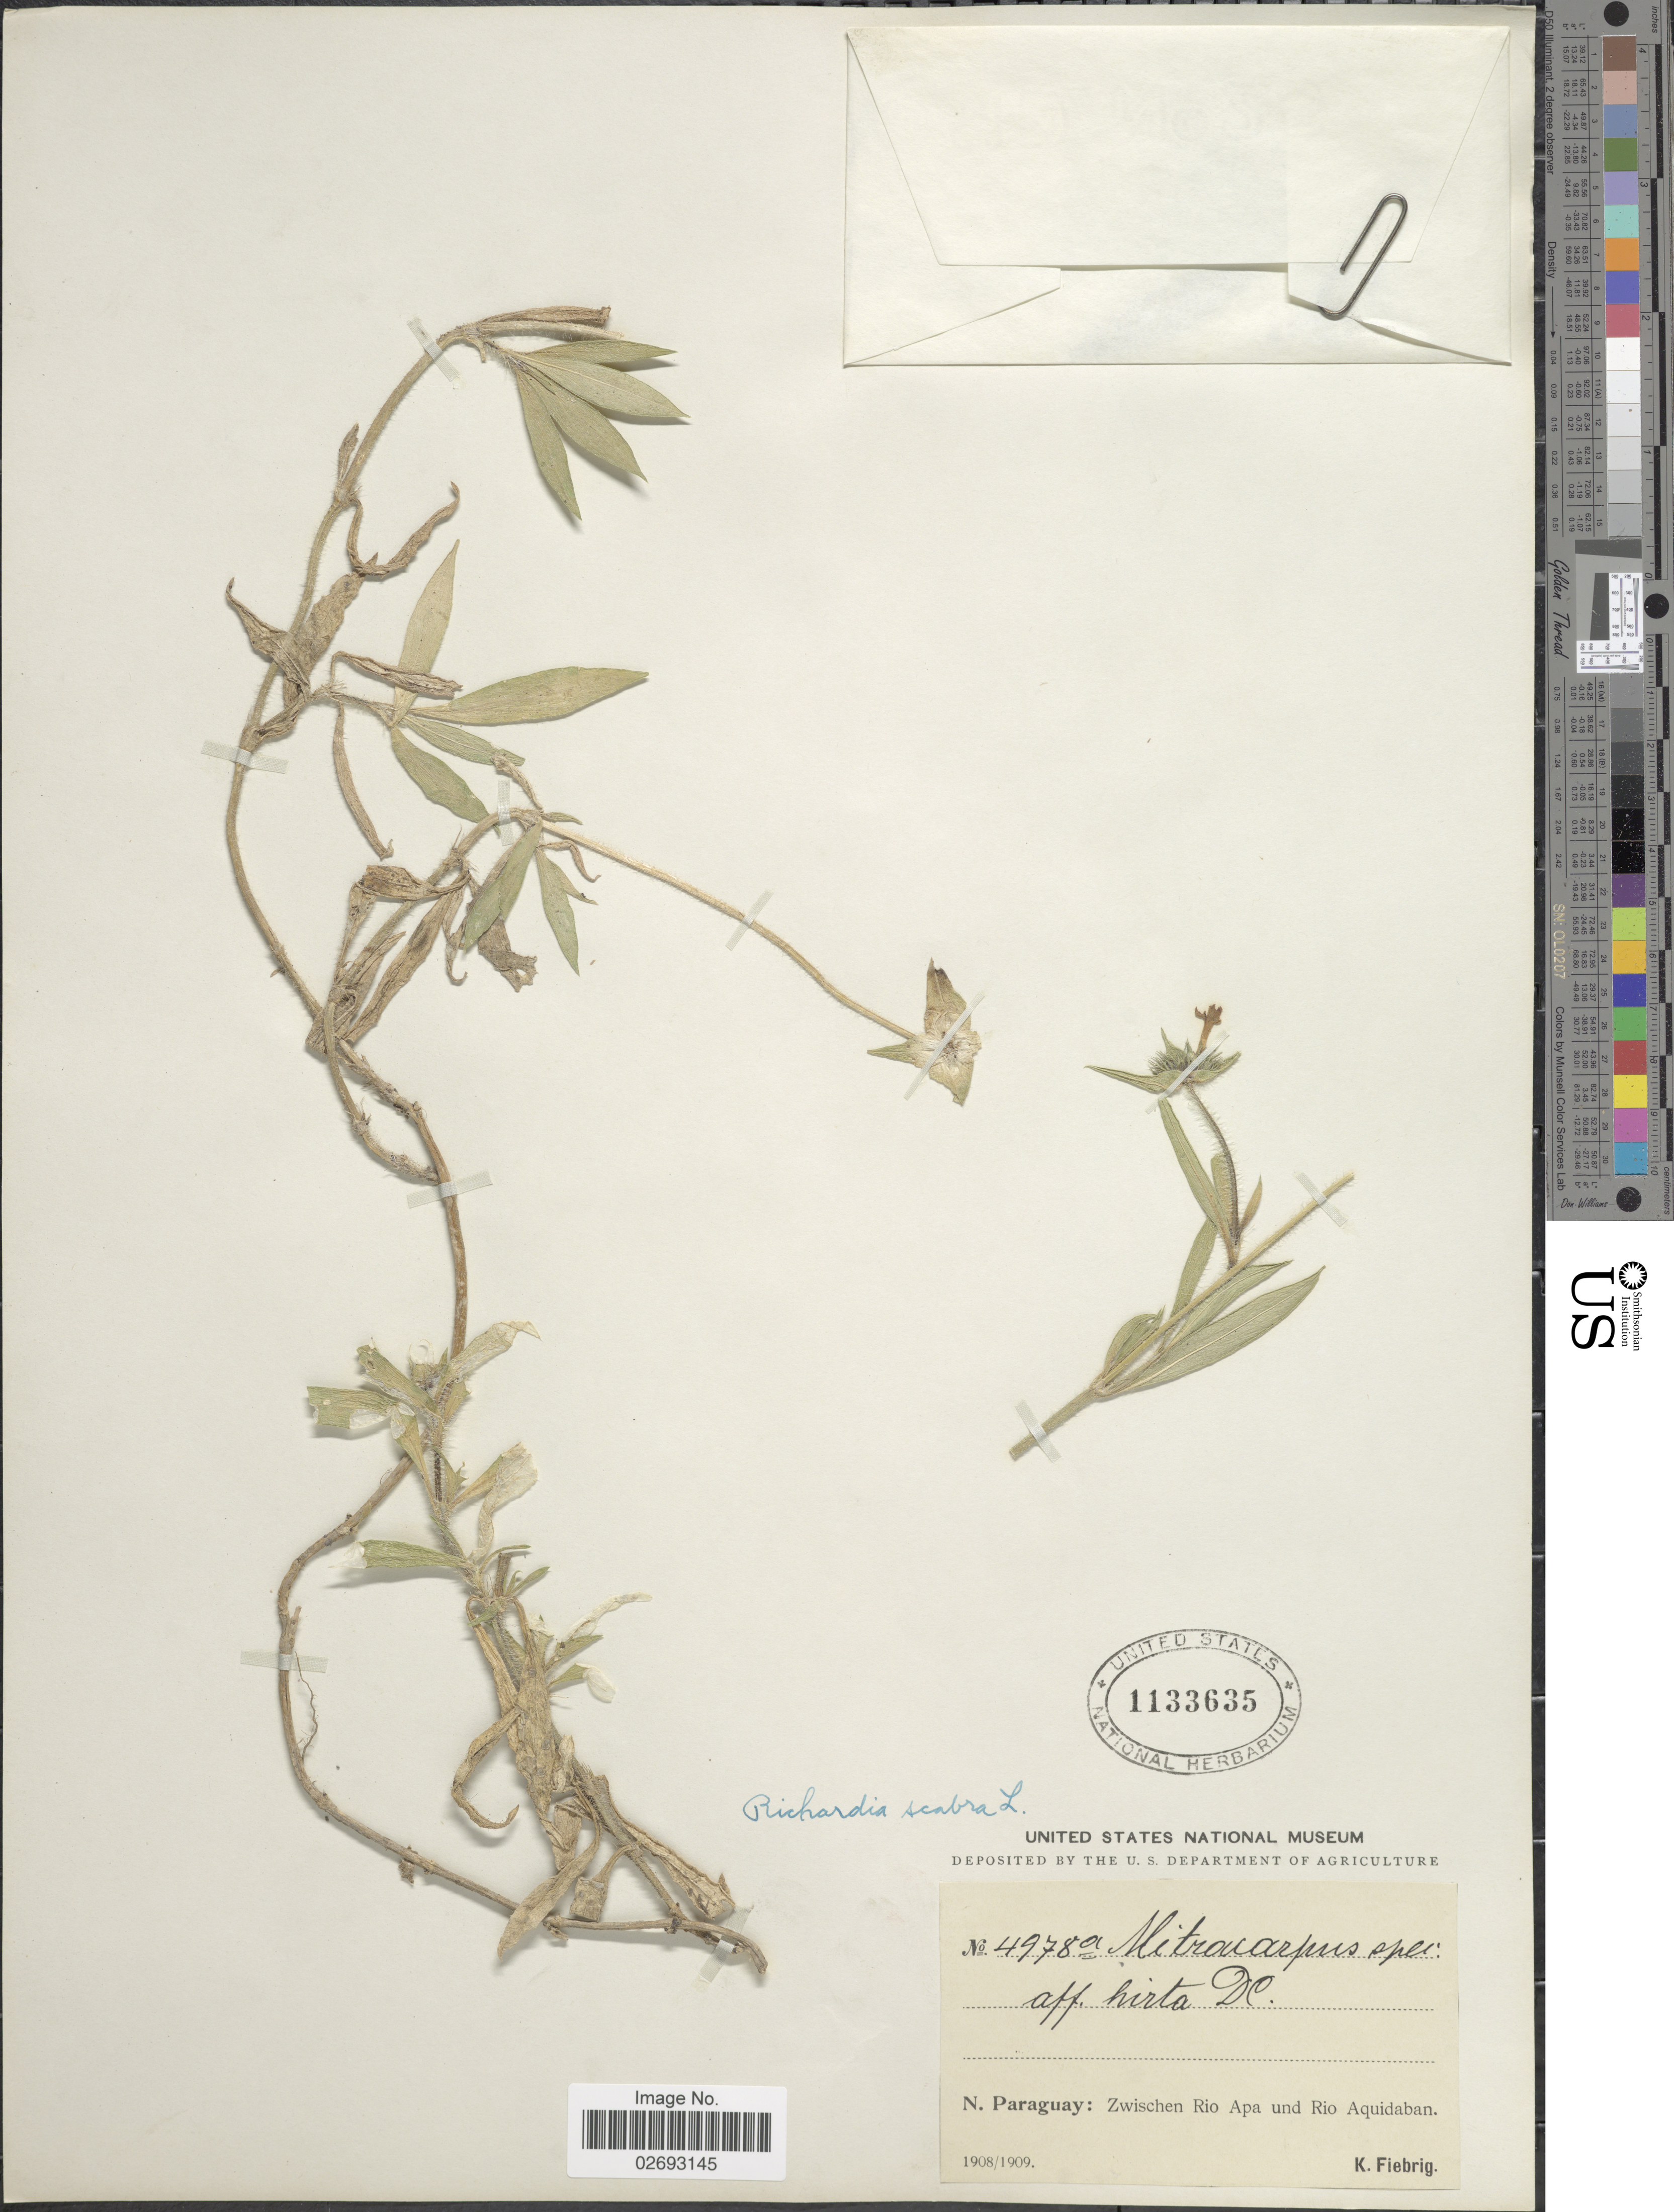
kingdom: Plantae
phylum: Tracheophyta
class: Magnoliopsida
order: Gentianales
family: Rubiaceae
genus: Richardia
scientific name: Richardia scabra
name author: L.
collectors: K. Fiebrig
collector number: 4978a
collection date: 1908/1909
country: Paraguay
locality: N. Paraguay: zwischen Rio Apa und Rio Aquidaban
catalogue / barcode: US 1133635